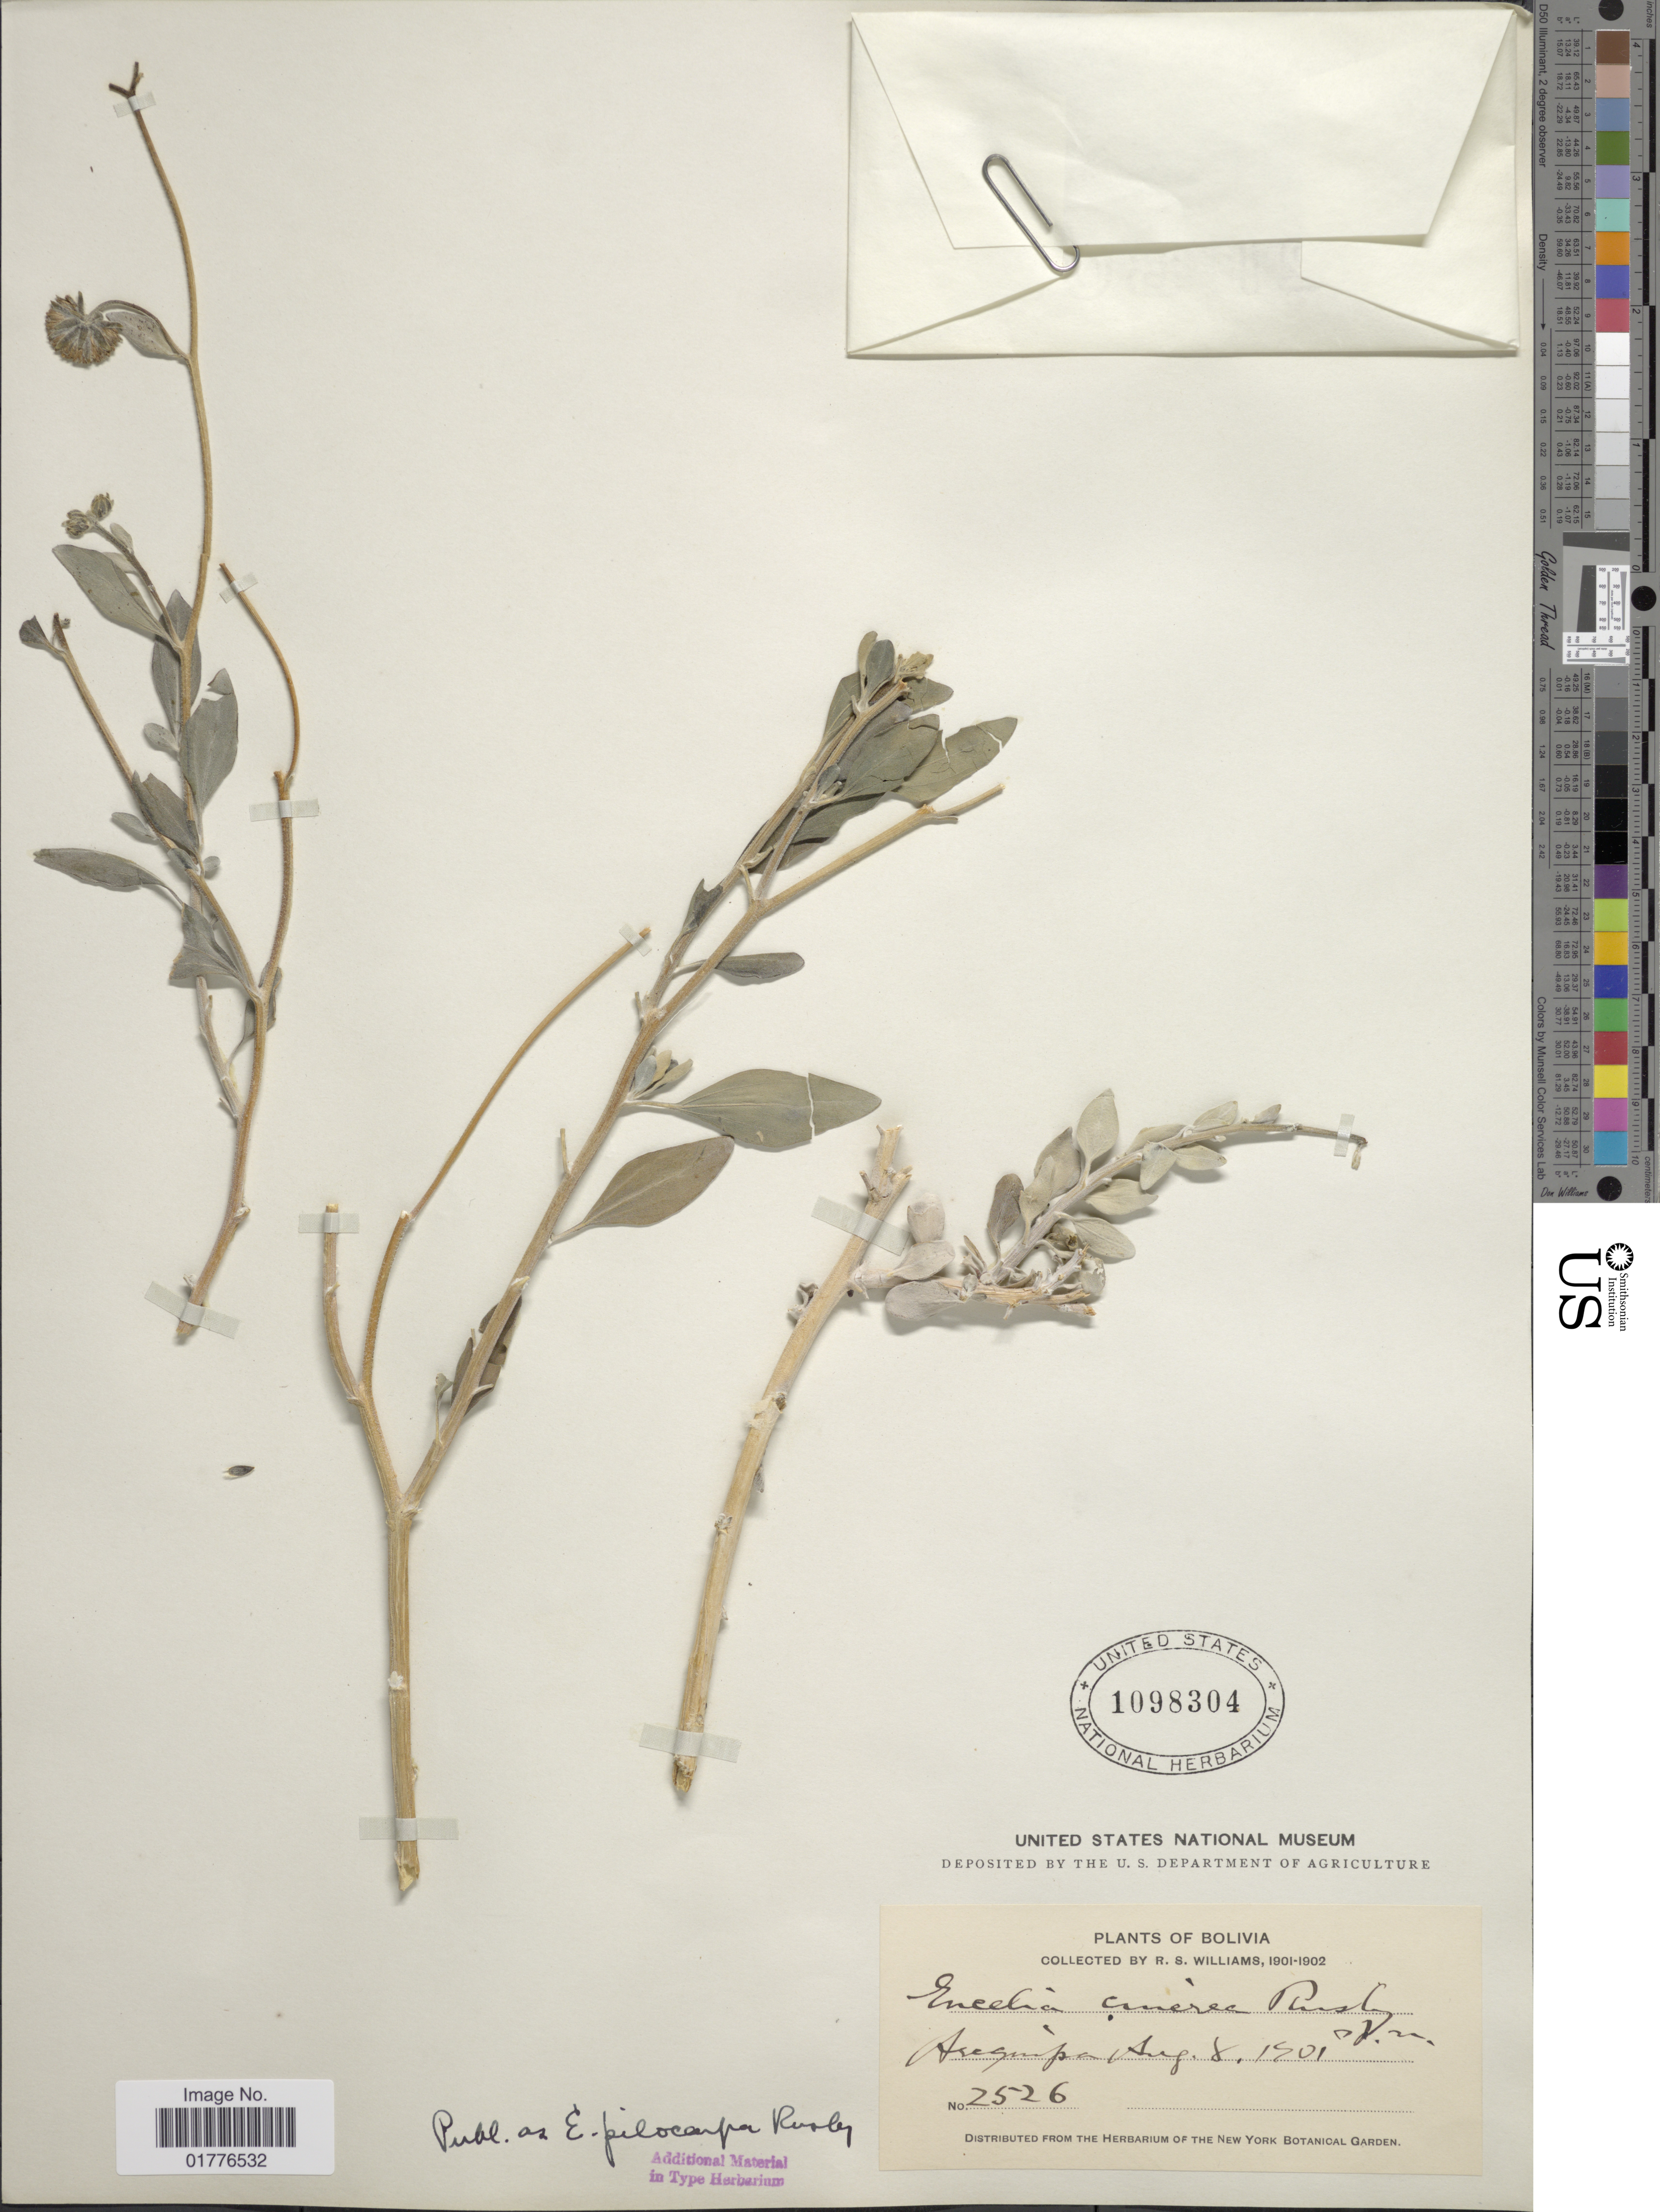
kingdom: Plantae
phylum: Tracheophyta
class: Magnoliopsida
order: Asterales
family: Asteraceae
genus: Encelia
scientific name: Encelia pilocarpa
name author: Rusby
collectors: R. S. Williams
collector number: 2526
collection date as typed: Aug. 8, 1901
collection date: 1901-08-08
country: Peru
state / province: Arequipa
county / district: Arequipa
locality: Arequipa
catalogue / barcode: US 1098304